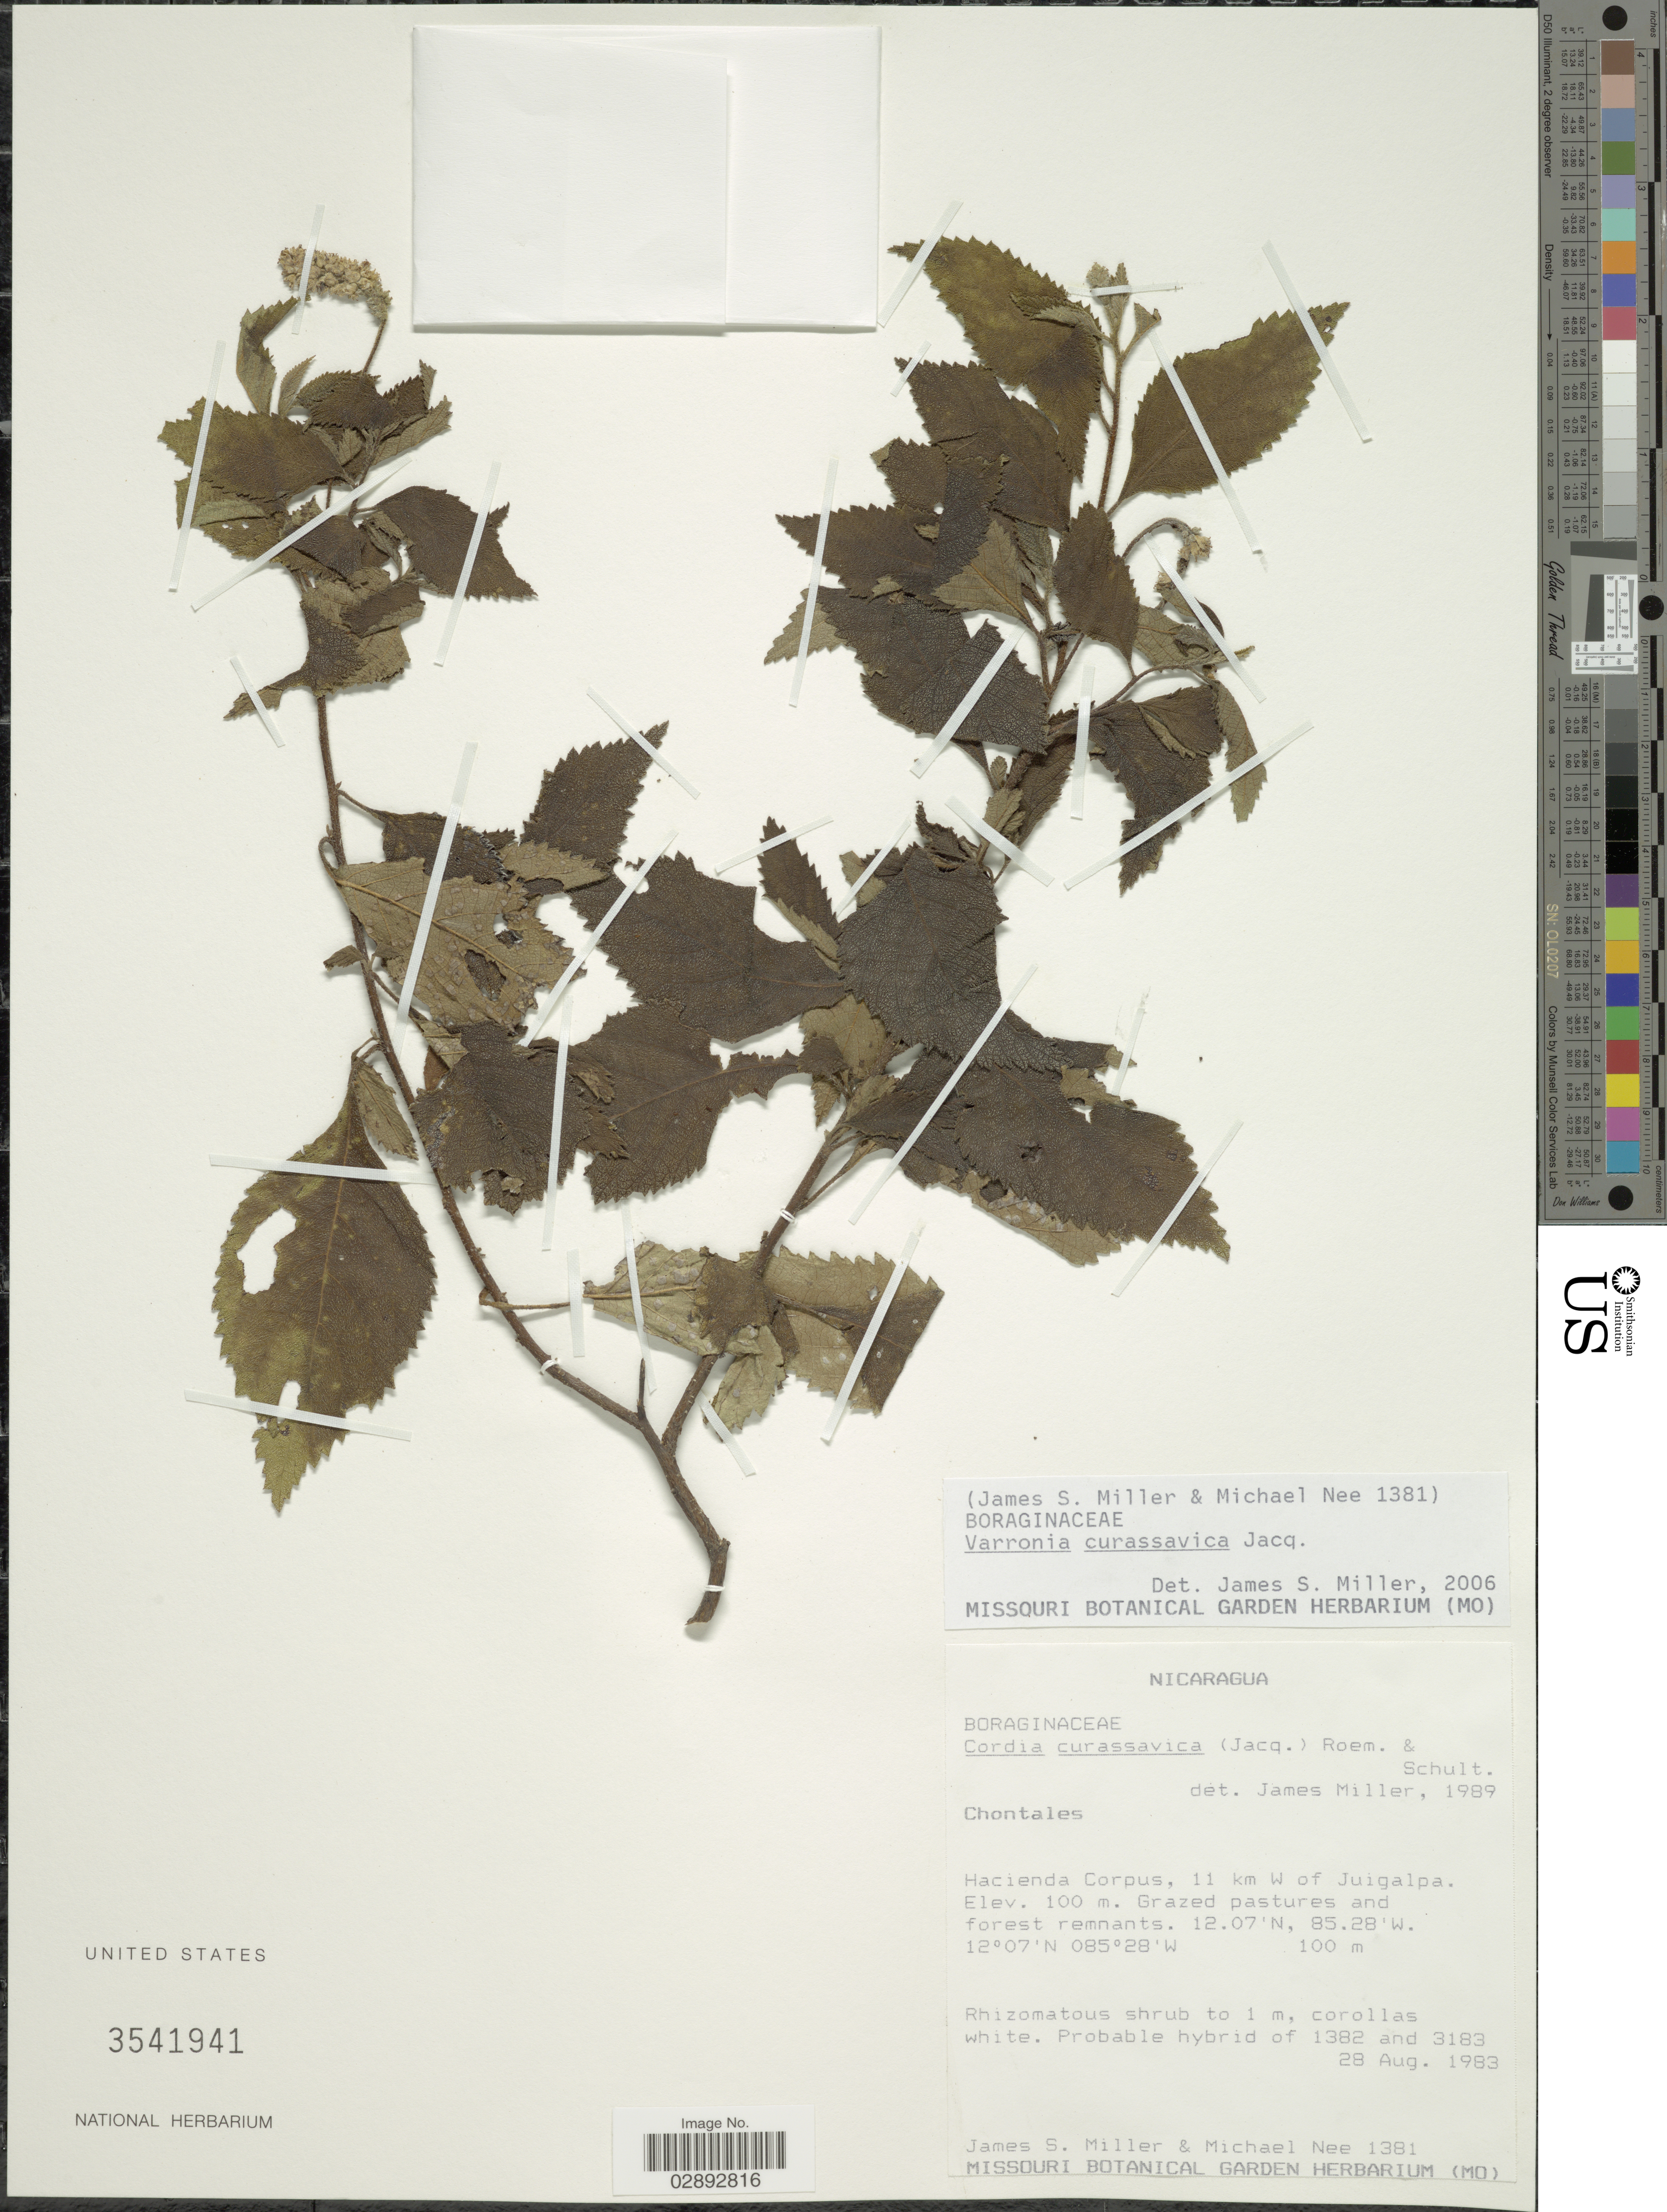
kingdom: Plantae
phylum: Tracheophyta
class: Magnoliopsida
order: Boraginales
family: Cordiaceae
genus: Varronia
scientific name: Varronia curassavica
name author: Jacq.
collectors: J. S. Miller & M. Nee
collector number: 1381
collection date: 1983-08-28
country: Nicaragua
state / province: Chontales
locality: Chontales. Hacienda Corpus, 11 km W of Juigalpa.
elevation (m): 100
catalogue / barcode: US 3541941